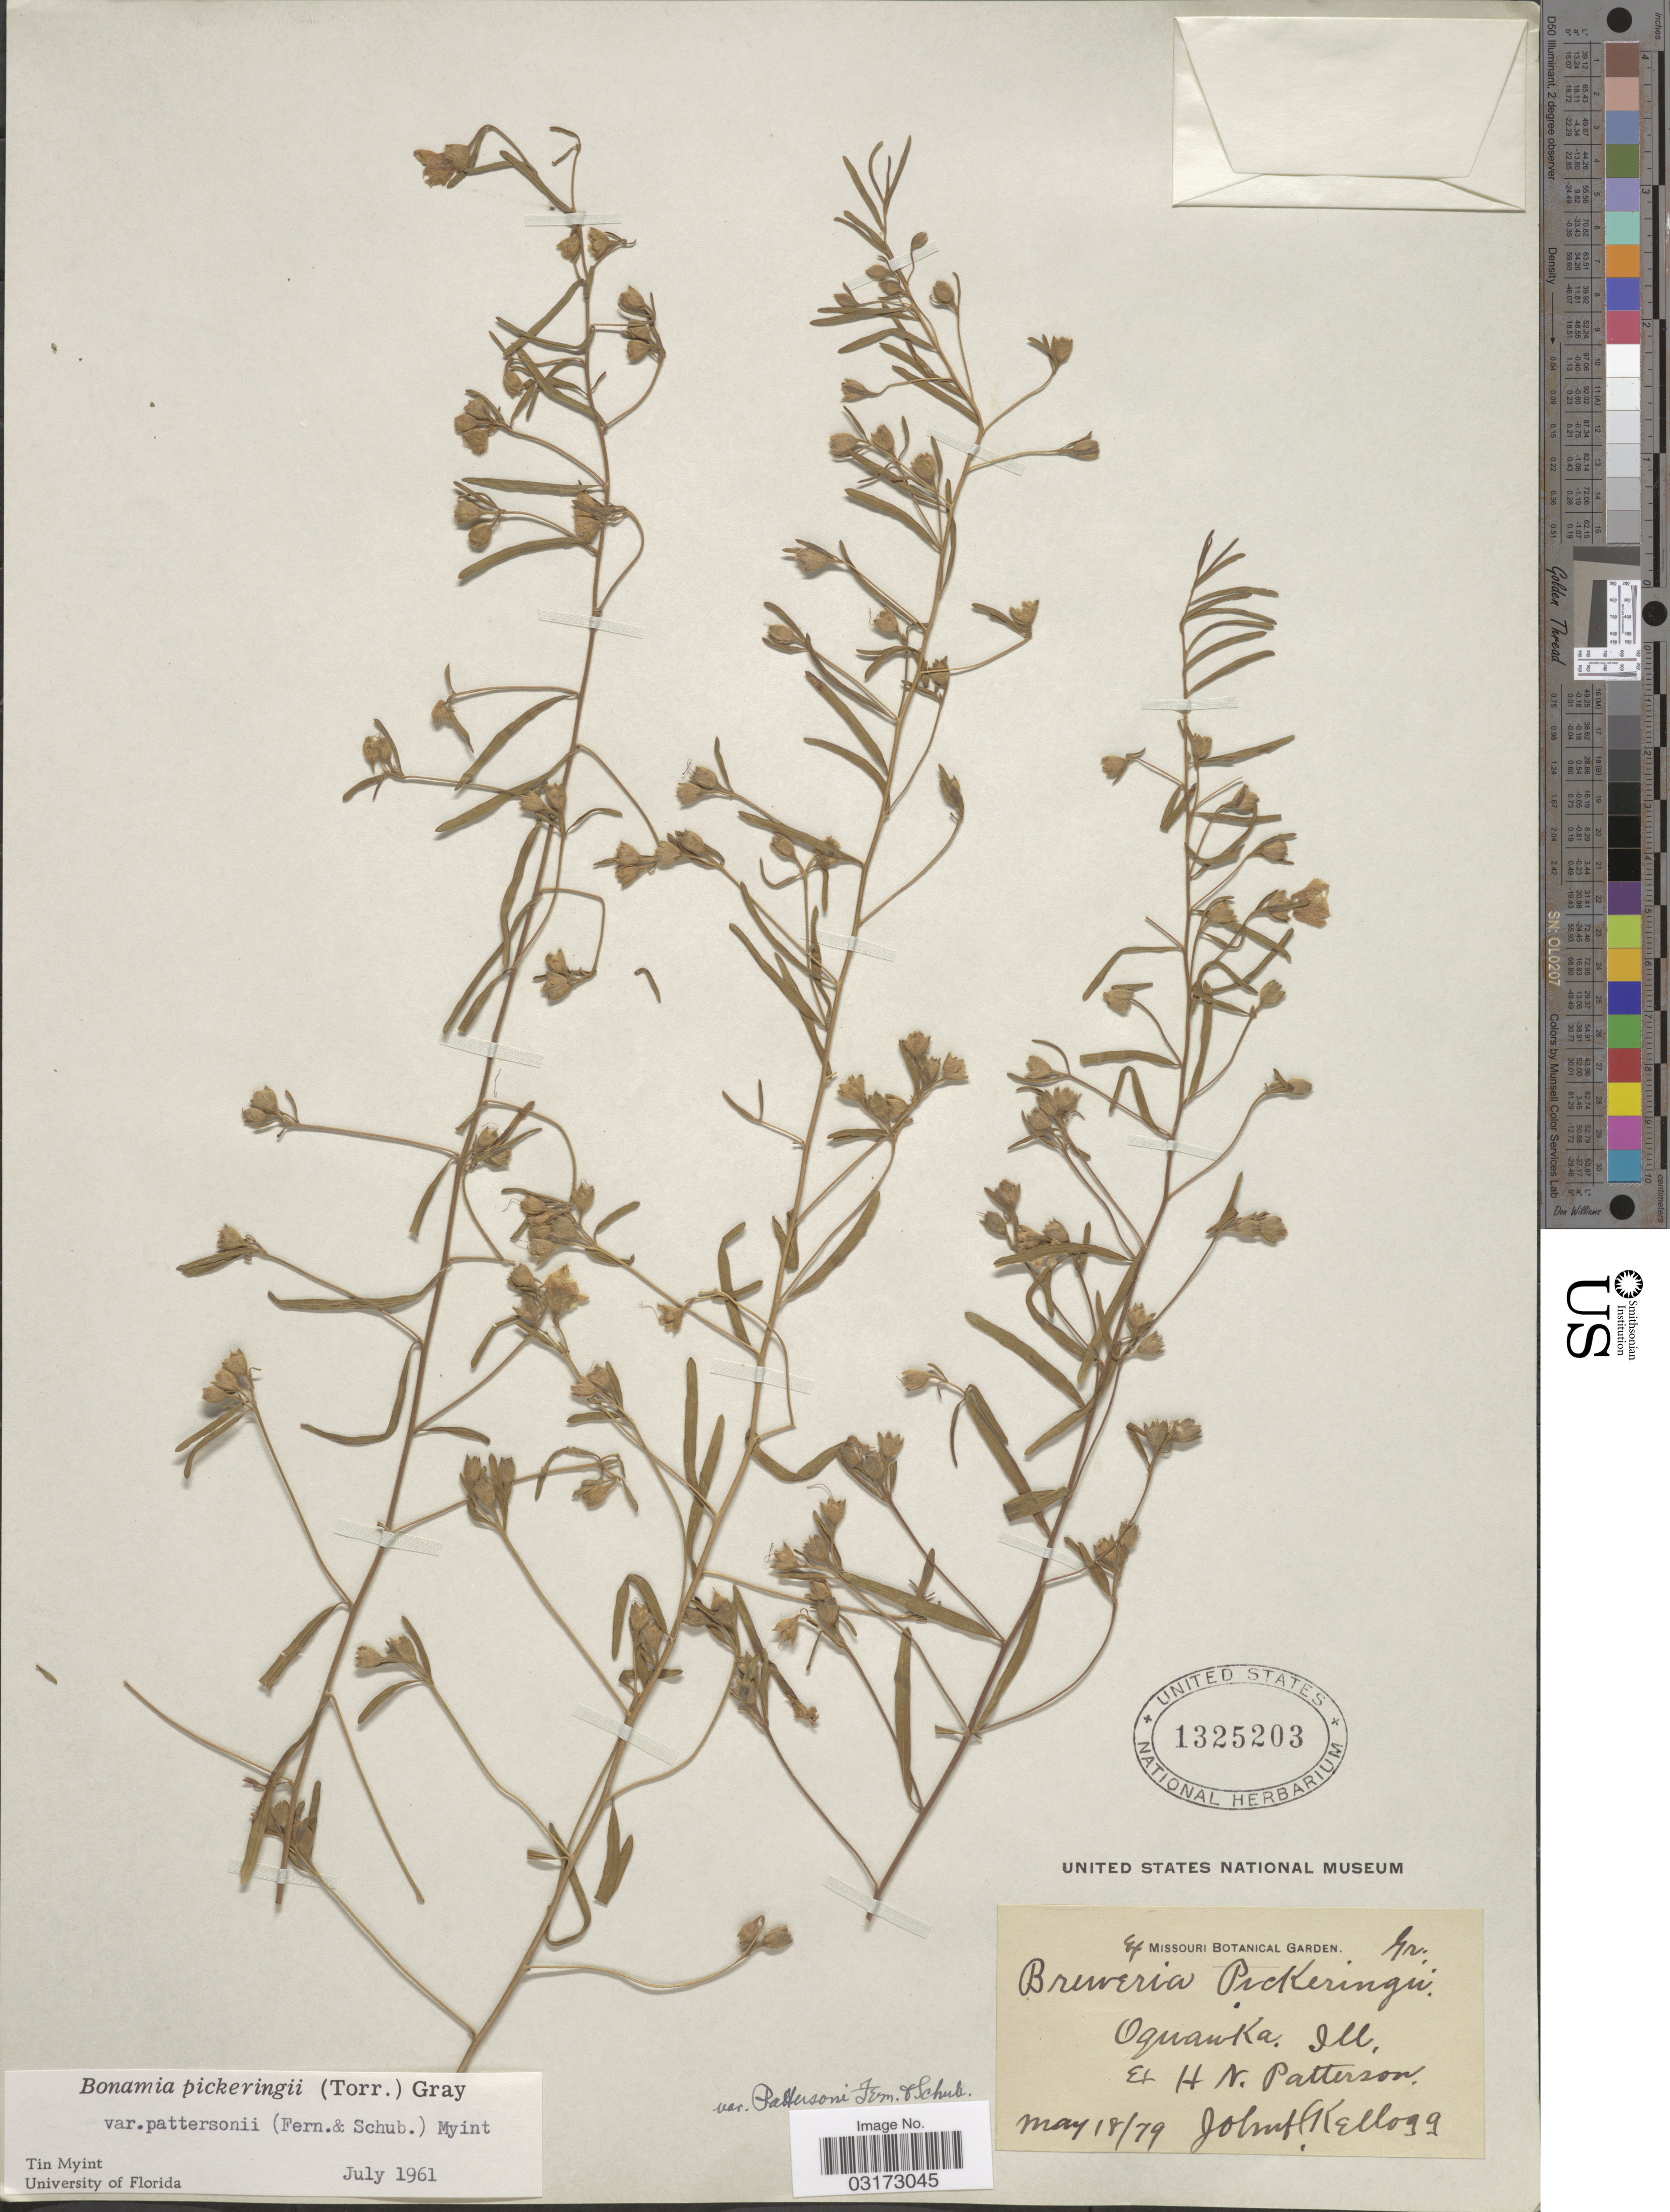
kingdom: Plantae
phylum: Tracheophyta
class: Magnoliopsida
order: Solanales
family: Convolvulaceae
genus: Stylisma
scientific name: Stylisma pickeringii var. pattersonii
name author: (Fernald & B.G. Schub.) Myint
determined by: Strong, Mark T., (BOT), Smithsonian Institution - National Museum of Natural History (UNITED STATES)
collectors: H. N. Patterson & J. H. Kellogg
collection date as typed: Transcribed d/m/y: 18/5/79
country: United States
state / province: Illinois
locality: Oquawka, Ill.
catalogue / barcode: US 1325203